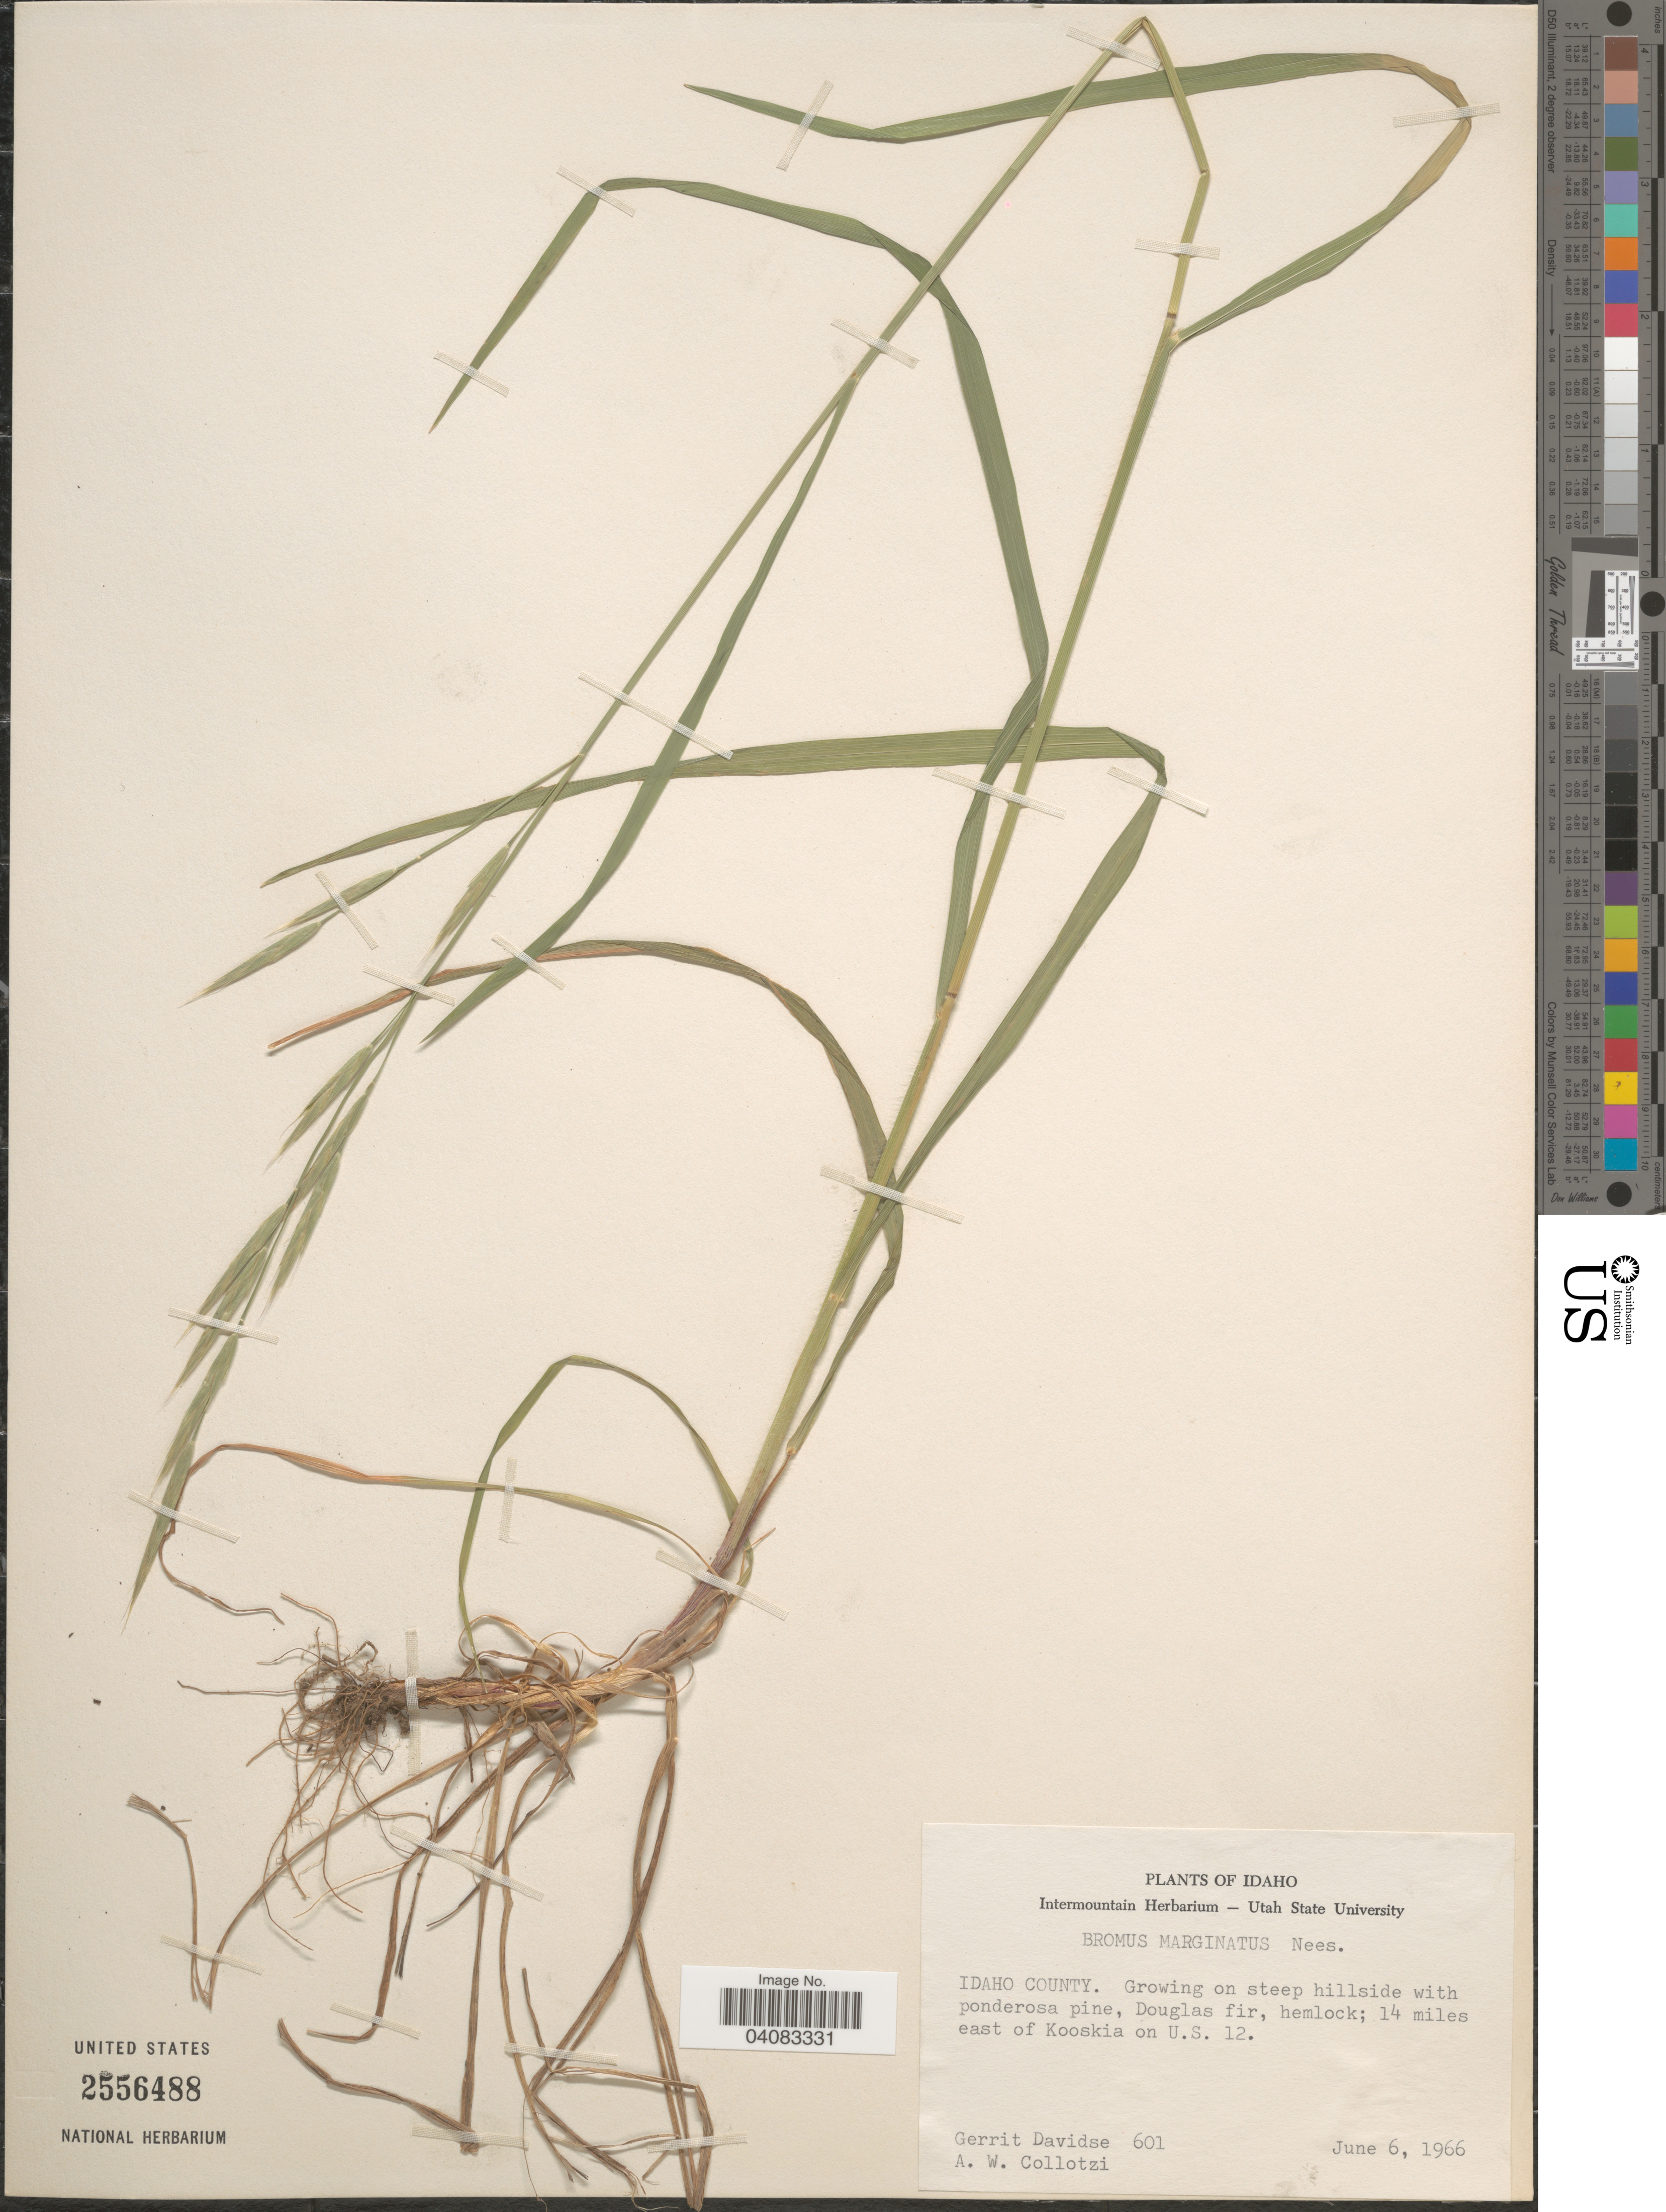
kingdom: Plantae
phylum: Tracheophyta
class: Liliopsida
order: Poales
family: Poaceae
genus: Bromus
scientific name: Bromus marginatus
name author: Nees ex Steud.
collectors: G. Davidse & A. W. Collotzi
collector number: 601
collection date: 1966-06-06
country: United States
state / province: Idaho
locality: Idaho County. On steep hillside with ponderosa pine, Douglas fir, hemlock; 14 miles east of Kooskia on U.S. 12.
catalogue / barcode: US 2556488